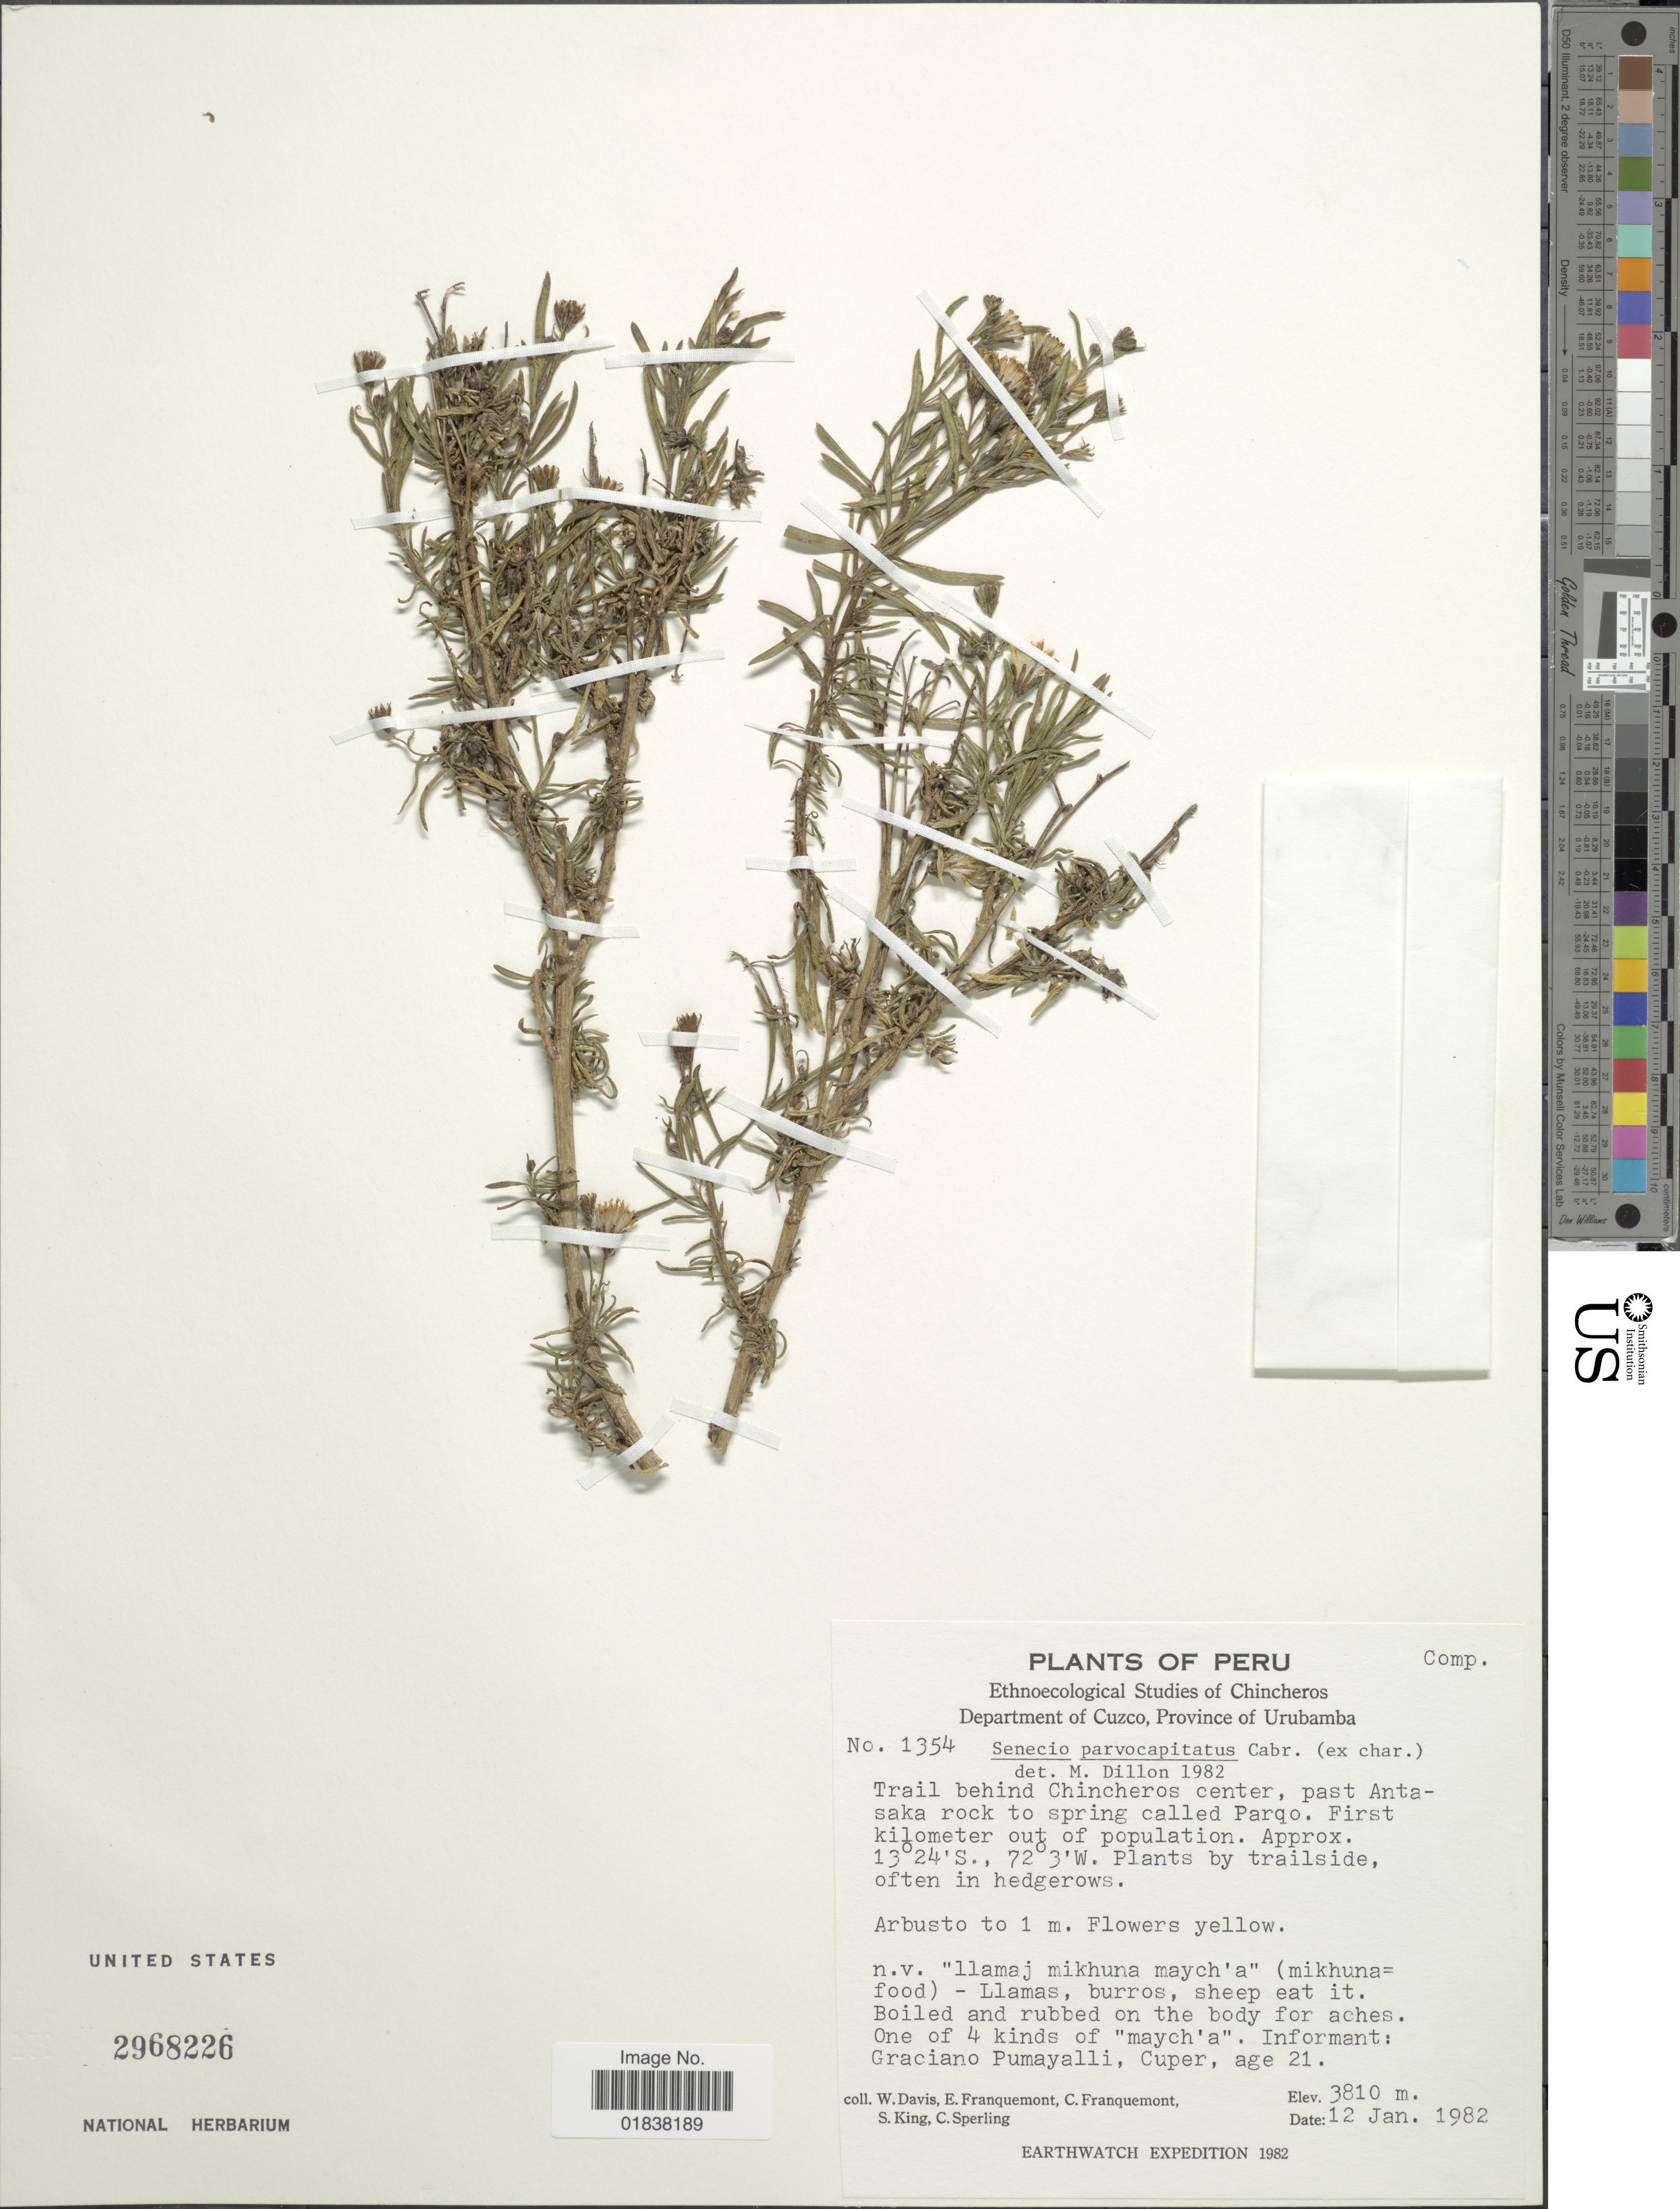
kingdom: Plantae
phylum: Tracheophyta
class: Magnoliopsida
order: Asterales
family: Asteraceae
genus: Senecio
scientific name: Senecio parvocapitatus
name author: Cabrera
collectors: W. Davis, E. Franquemont, C. Franquemont, S. King & C. Sperling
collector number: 1354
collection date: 1982-01-12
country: Peru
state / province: Cusco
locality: Province of Urubamba, trail behind Chincheros center, past Antasaka rock to spring called Parqo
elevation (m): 3810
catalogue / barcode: US 2968226